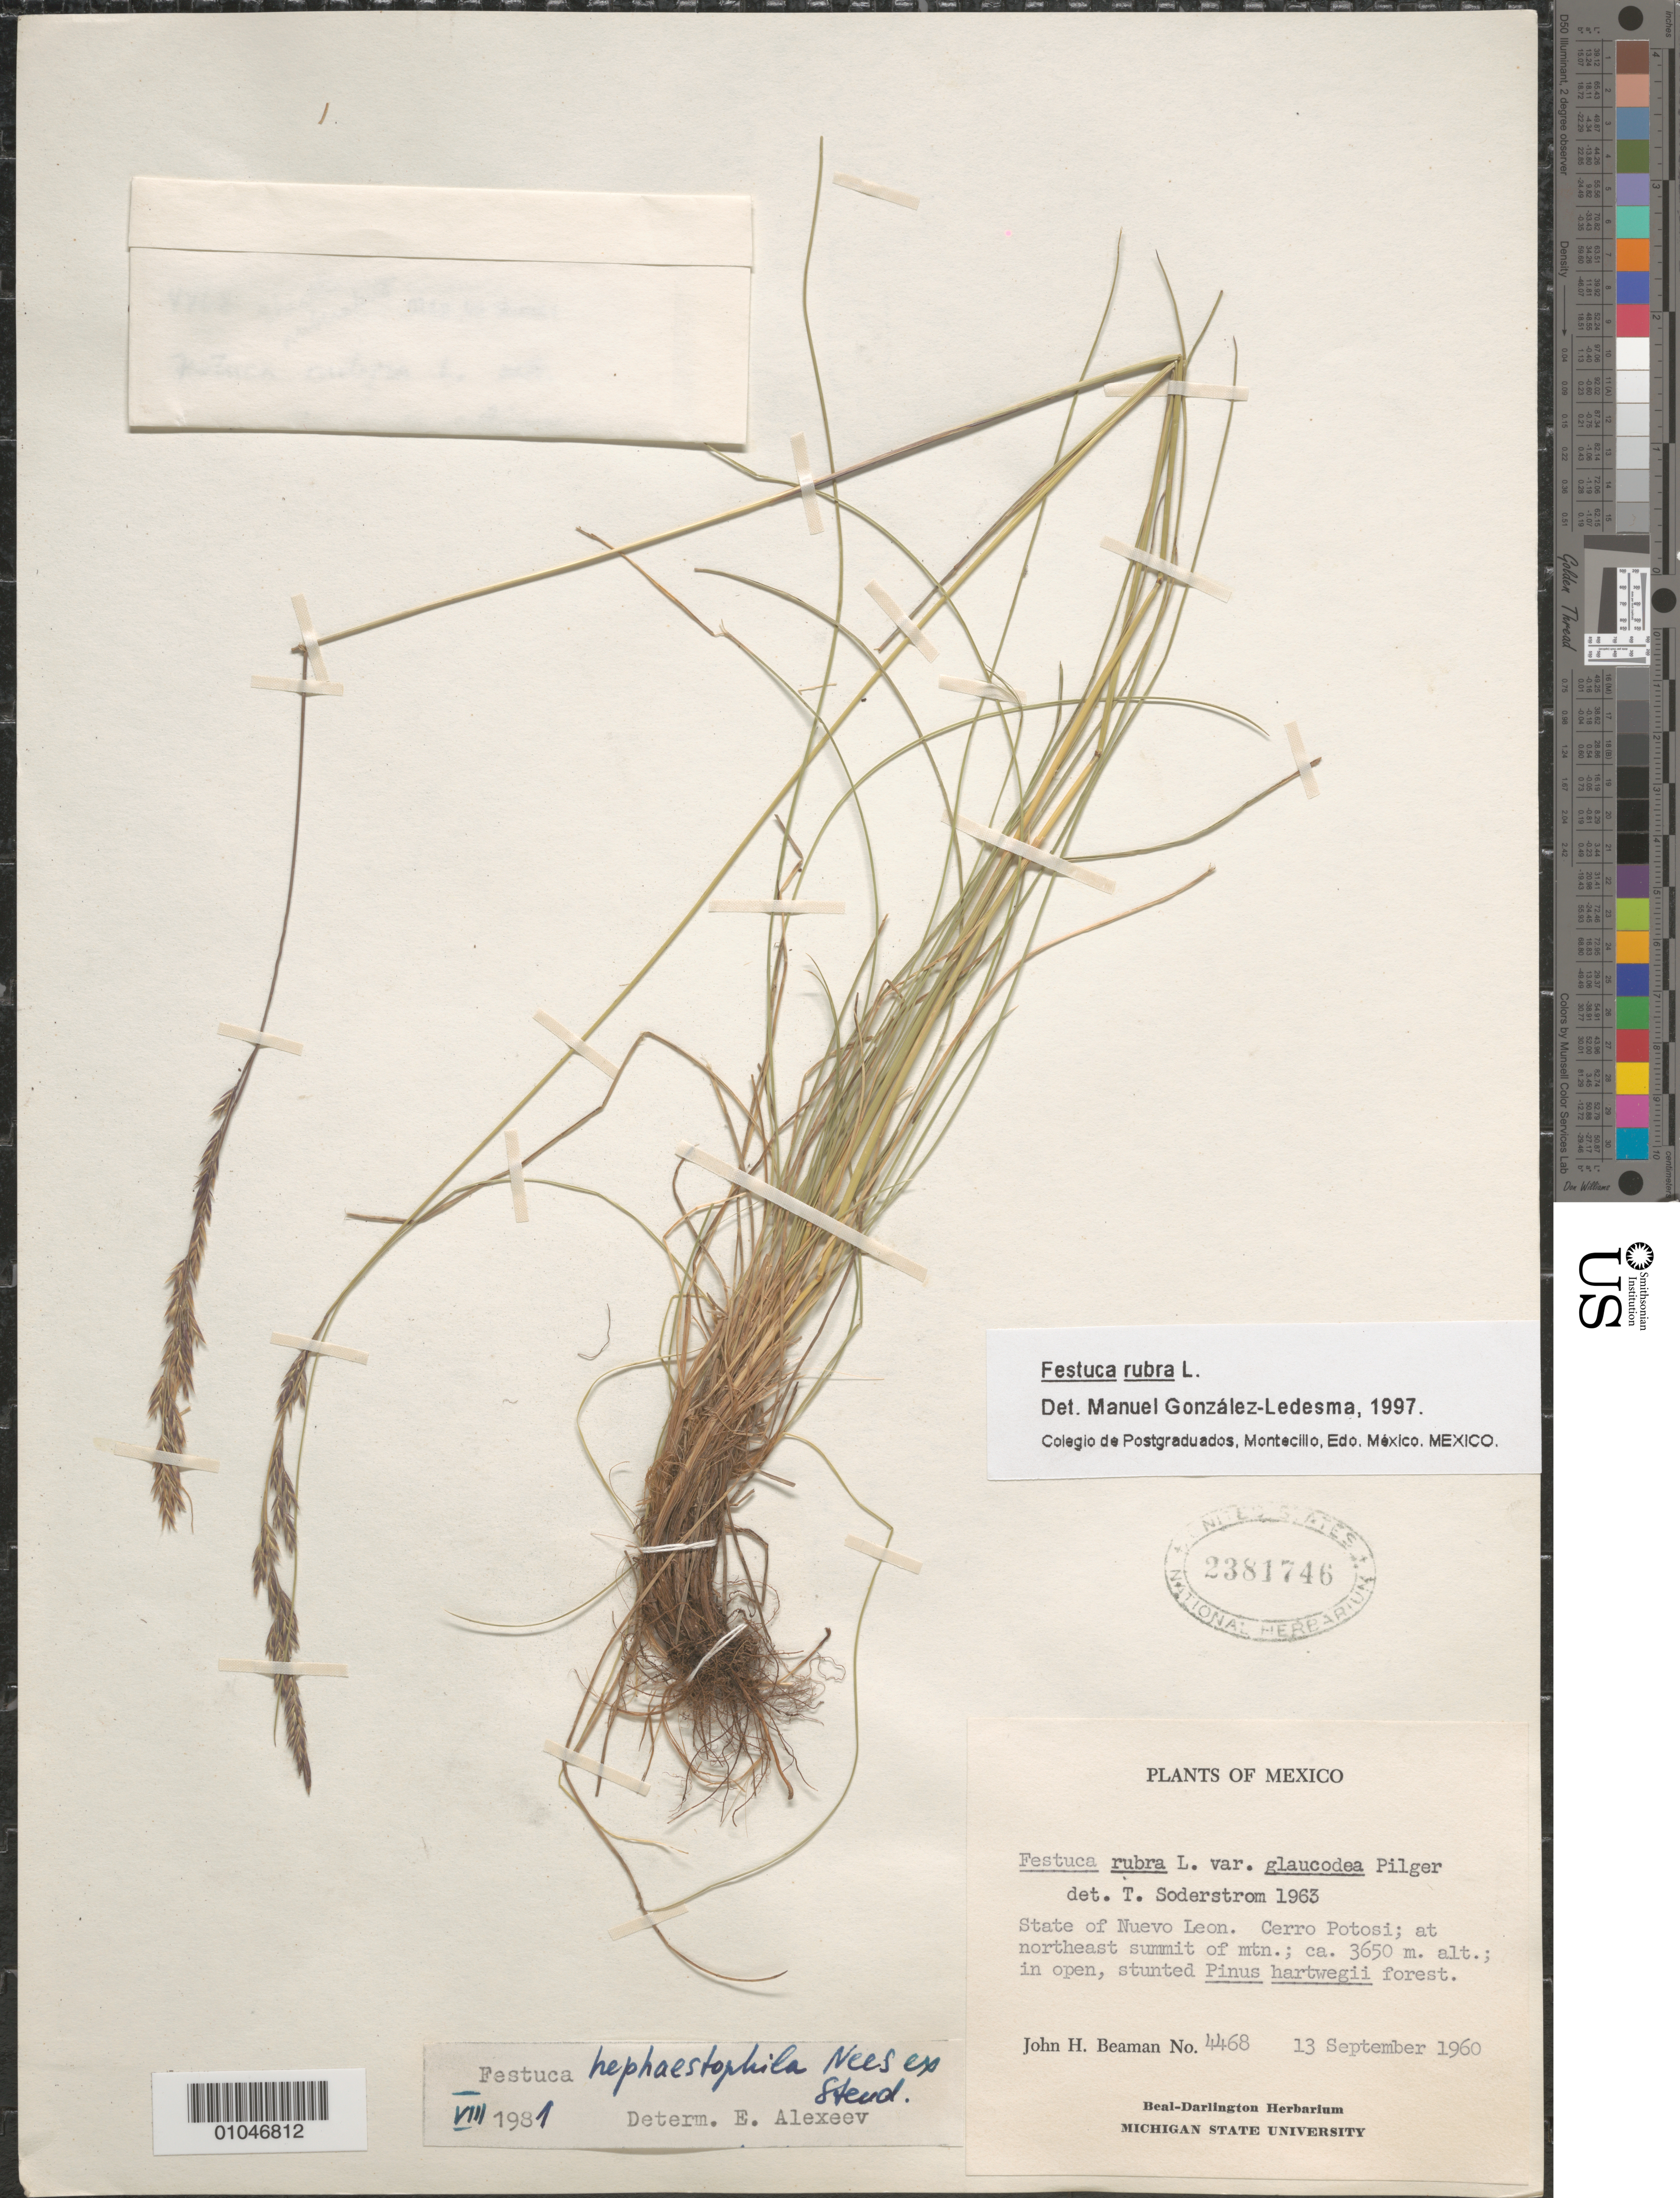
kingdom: Plantae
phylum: Tracheophyta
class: Liliopsida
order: Poales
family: Poaceae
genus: Festuca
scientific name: Festuca rubra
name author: L.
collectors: J. H. Beaman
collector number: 4468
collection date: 1960-09-13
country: Mexico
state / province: Nuevo León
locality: At NE summit of mtn., Cerro Potosi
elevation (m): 3650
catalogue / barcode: US 2381746-2